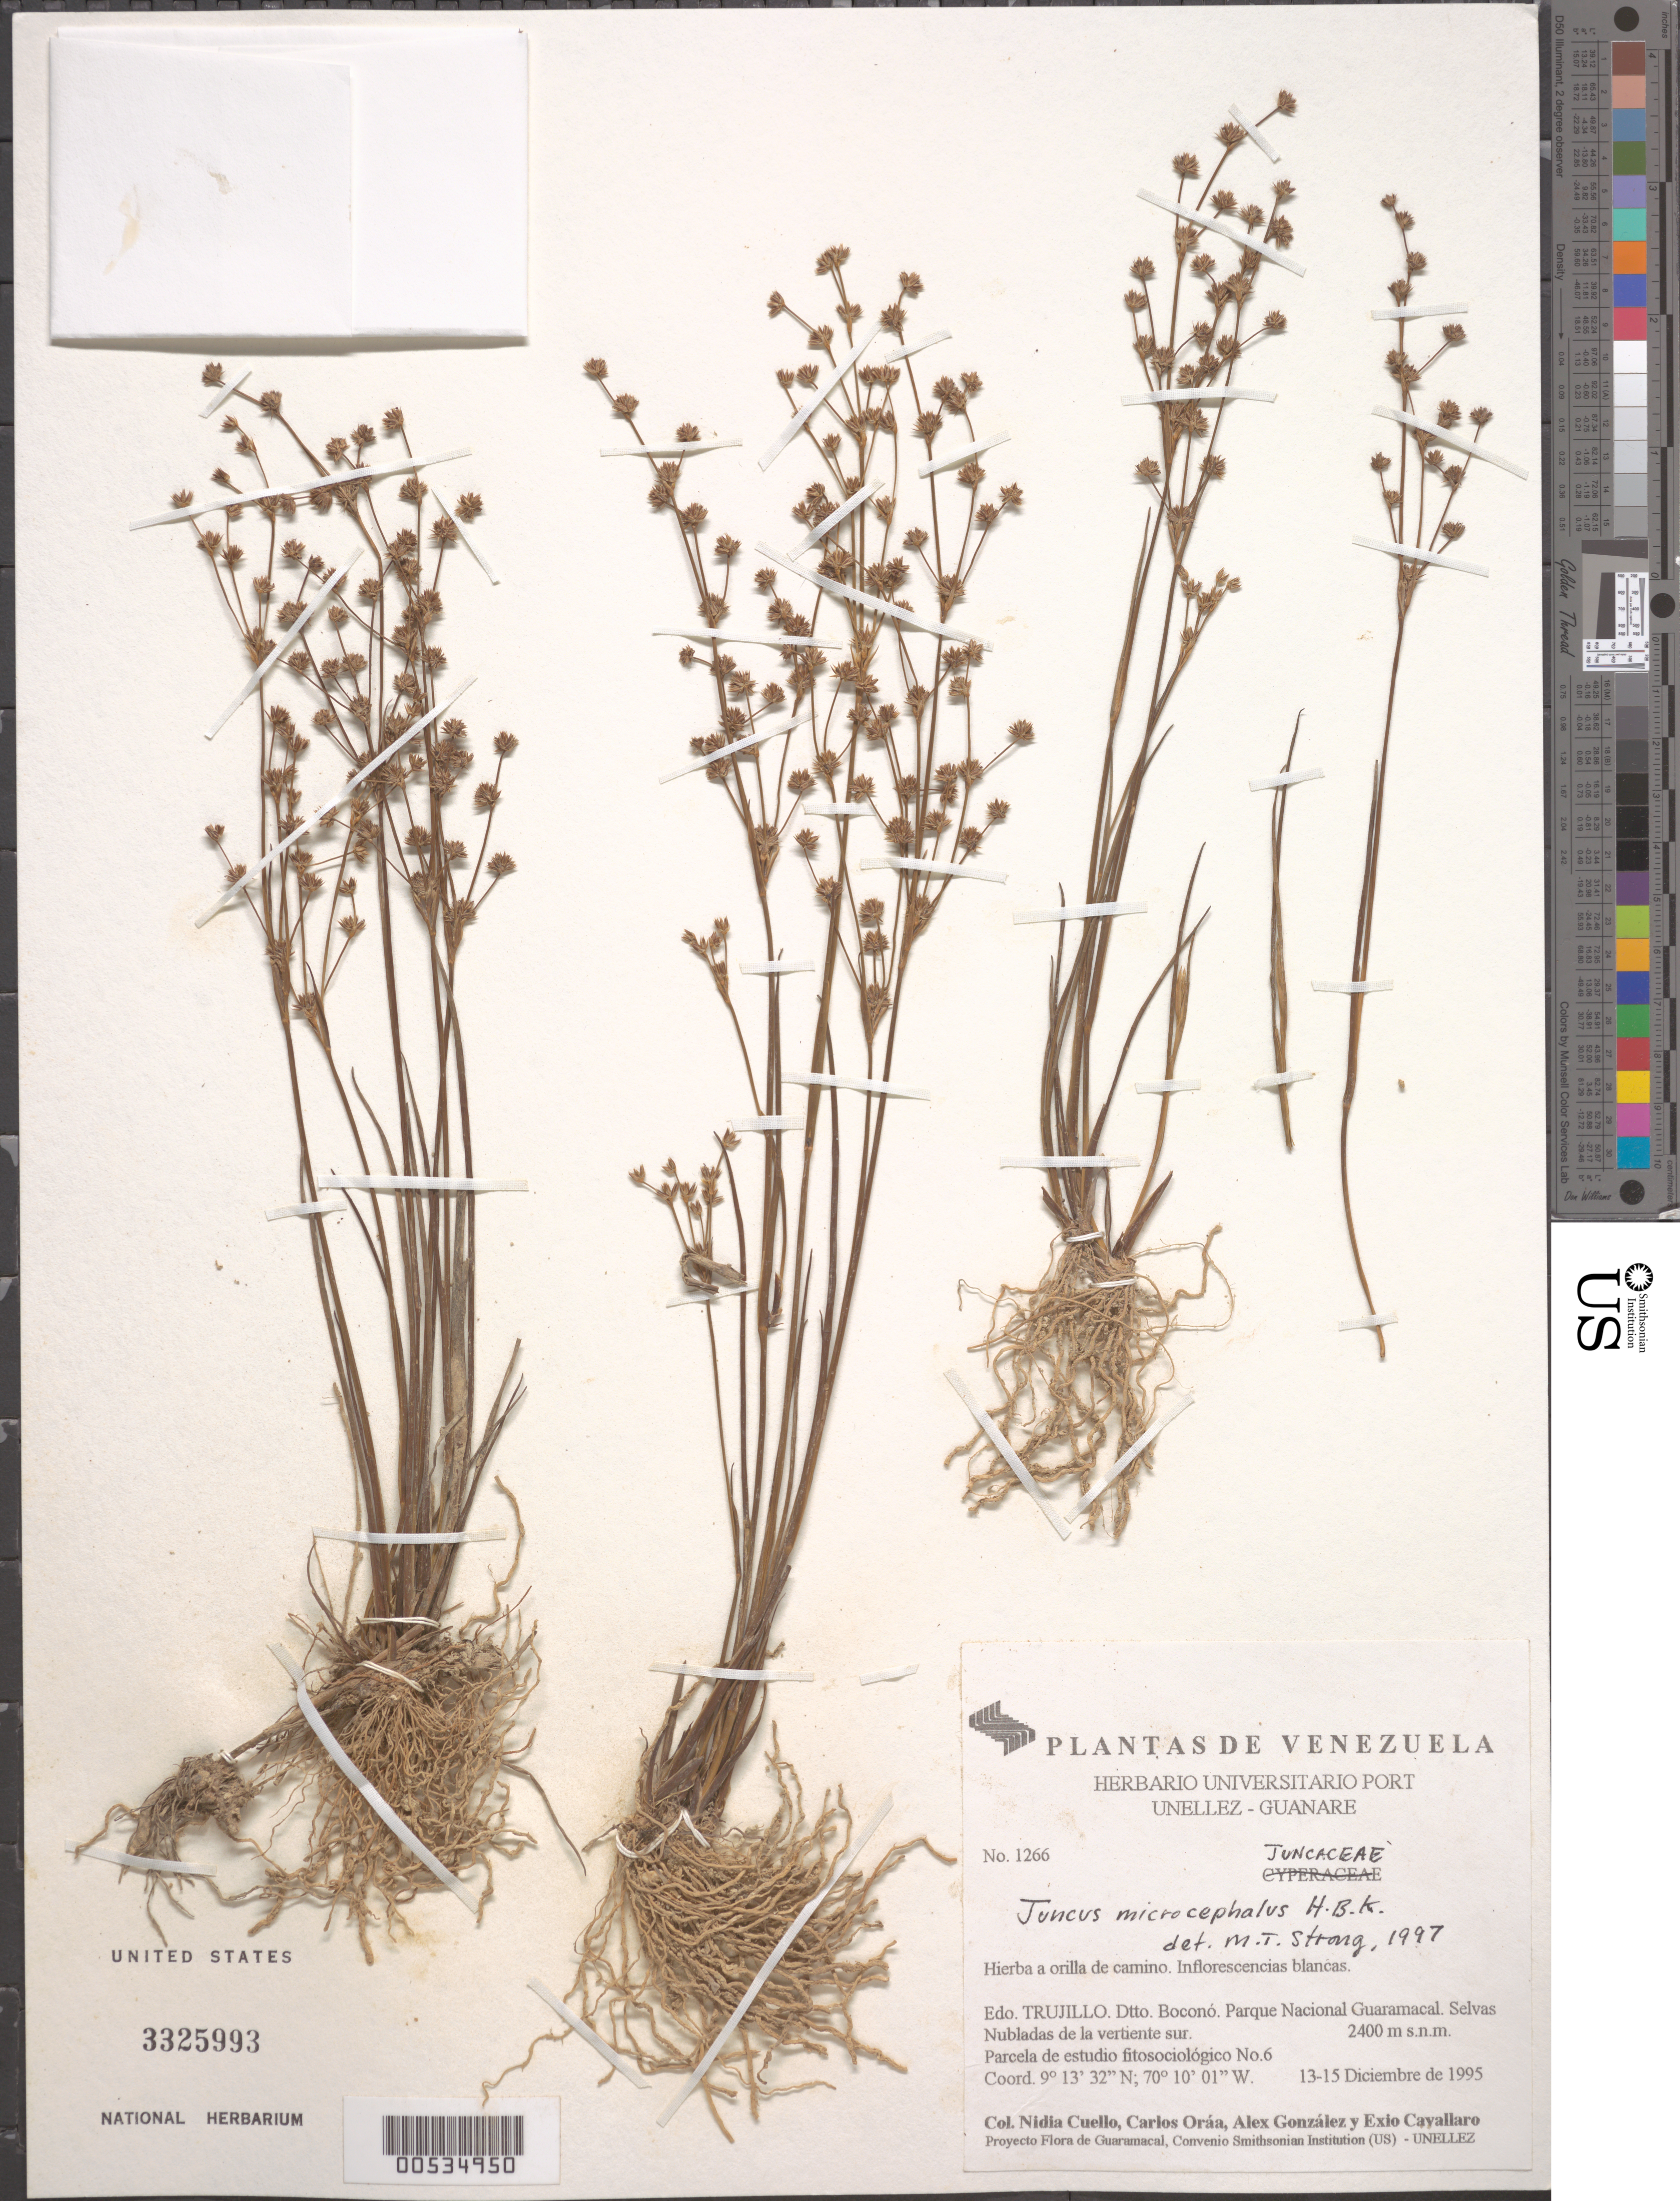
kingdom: Plantae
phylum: Tracheophyta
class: Liliopsida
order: Poales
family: Juncaceae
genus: Juncus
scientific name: Juncus microcephalus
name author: Kunth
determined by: Strong, M. T., (US), Smithsonian Institution - National Museum of Natural History (UNITED STATES)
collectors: N. L. Cuello, C. Oráa, A. Gonzáles & E. Cavallaro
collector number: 1266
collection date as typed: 13 Dec 1995 to 15 Dec 1995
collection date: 1995-12-13/1995-12-15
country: Venezuela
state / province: Trujillo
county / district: Boconó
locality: Parque Nacional Guaramacal, vertiente S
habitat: Selvas Nubladas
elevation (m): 2400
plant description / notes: AAU, MO, PORT, US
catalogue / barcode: US 3325993